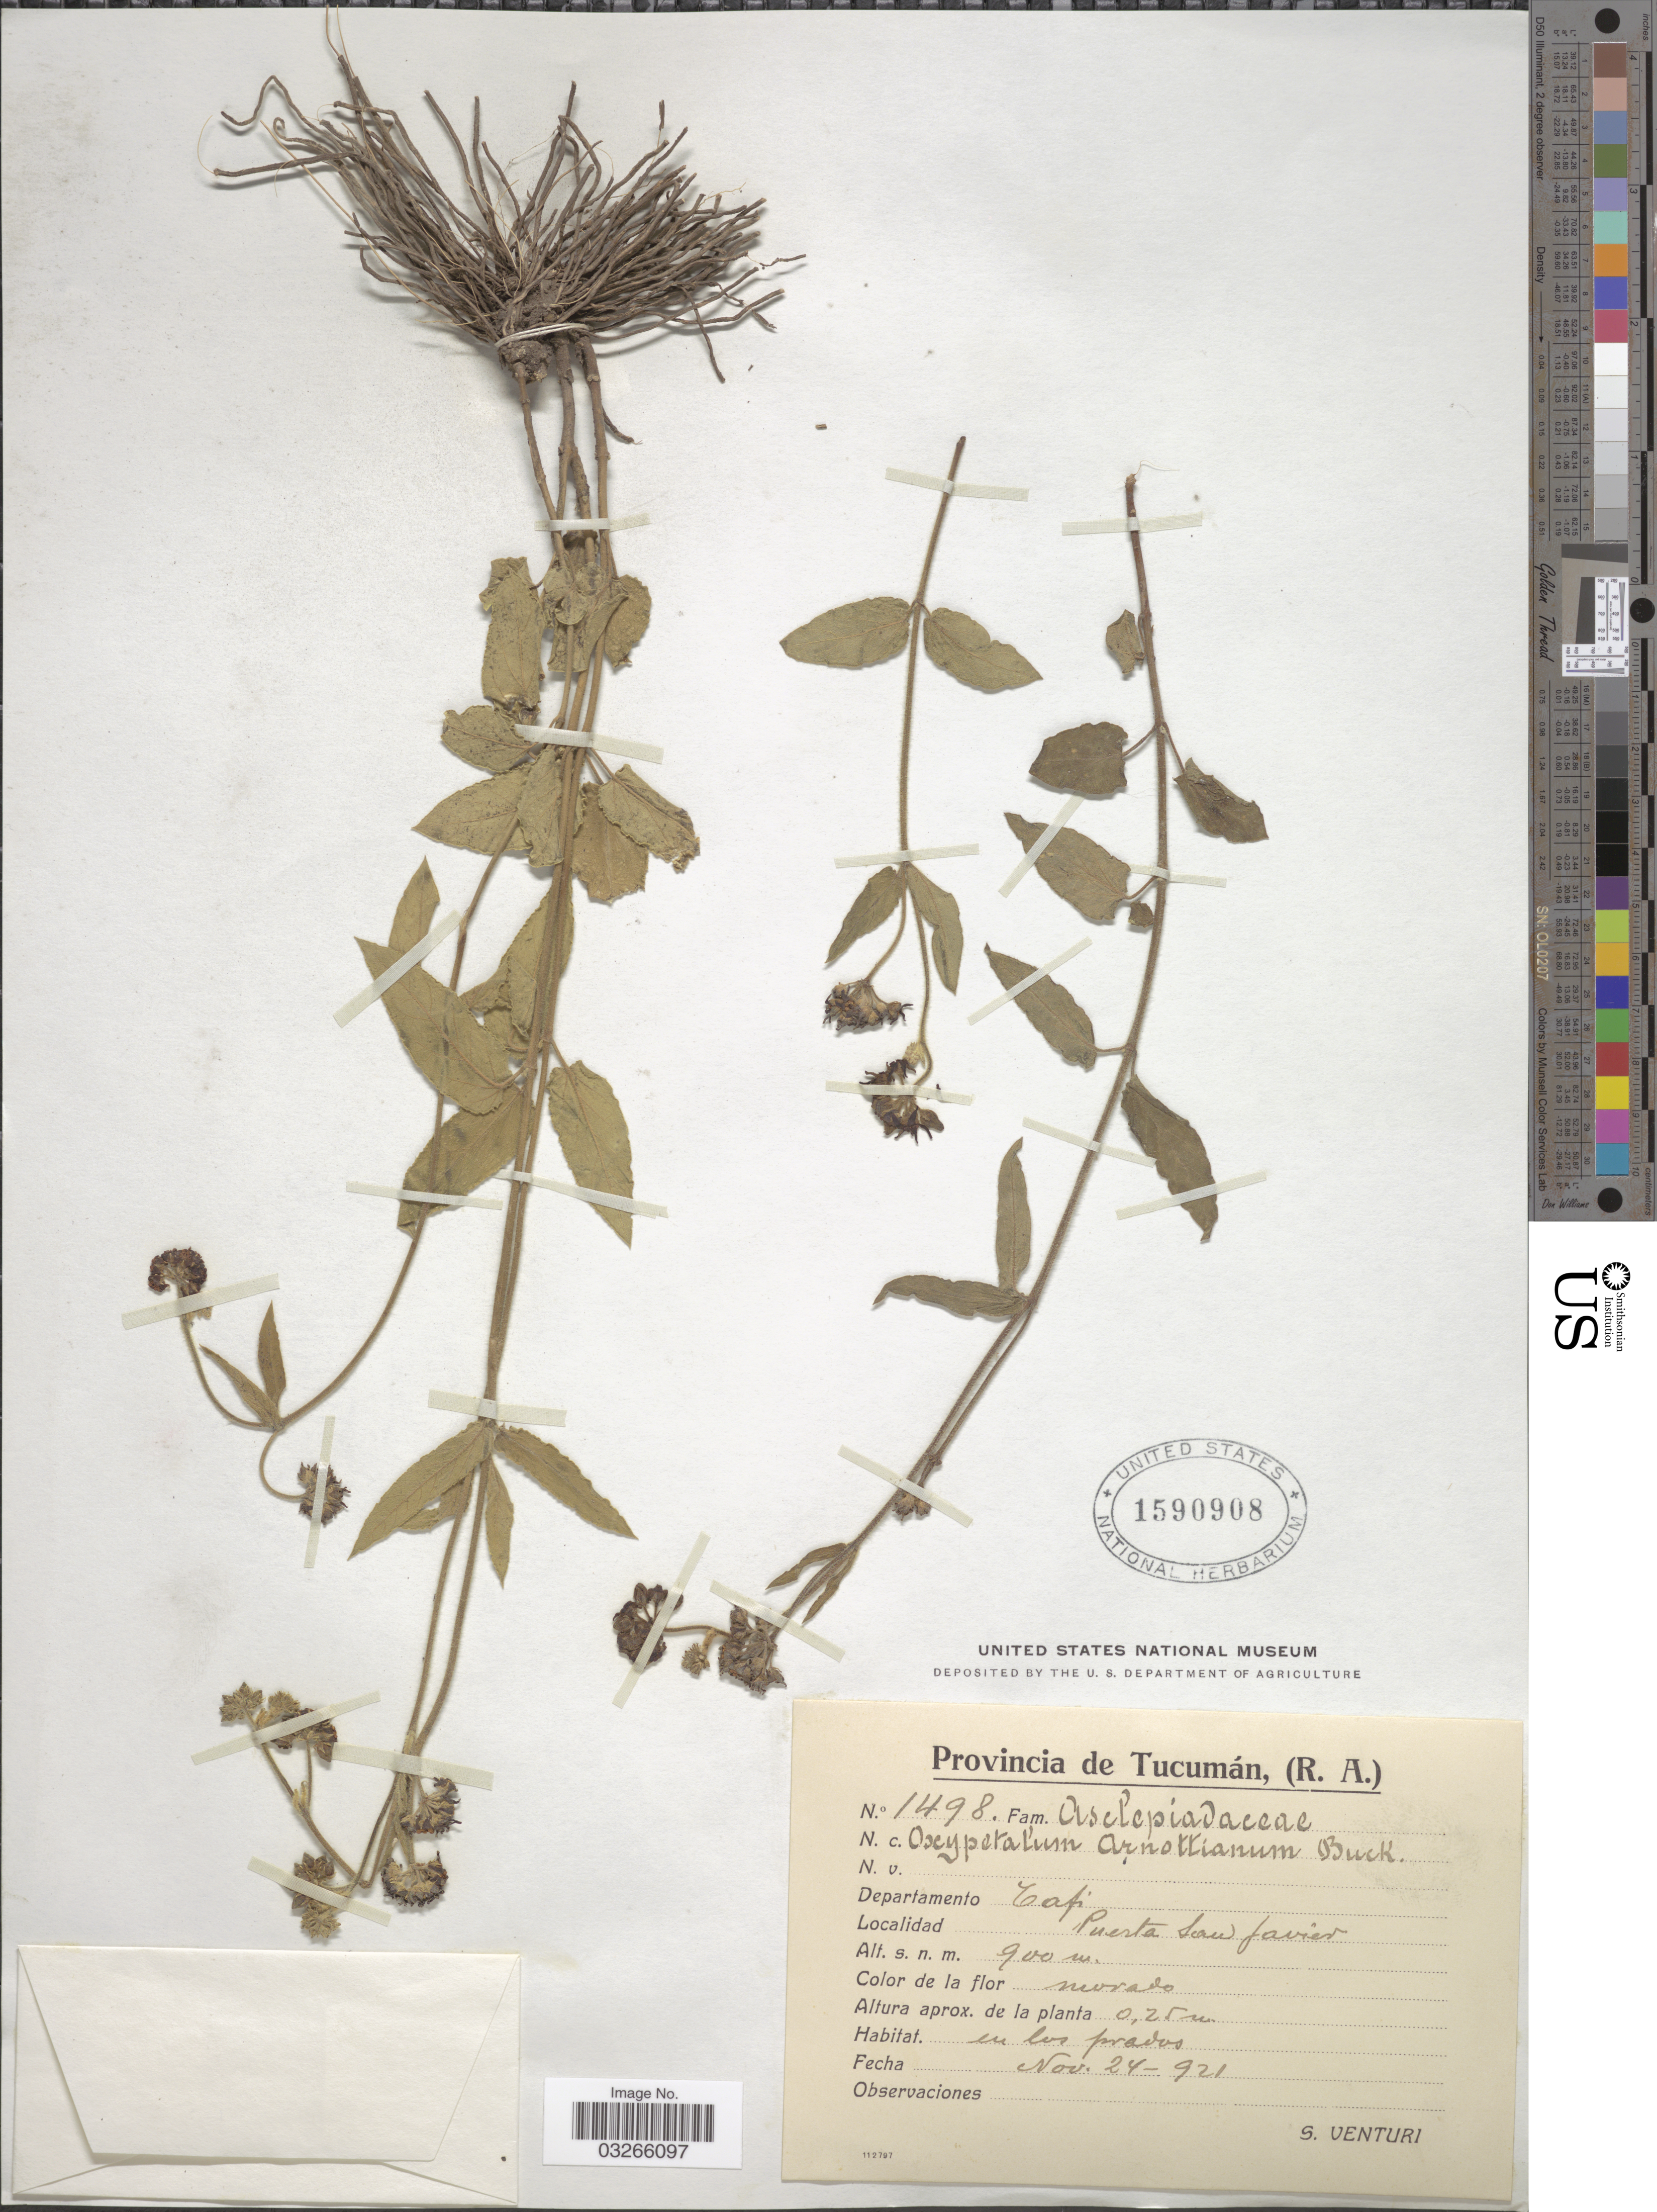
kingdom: Plantae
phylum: Tracheophyta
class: Magnoliopsida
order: Gentianales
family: Apocynaceae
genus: Oxypetalum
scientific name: Oxypetalum arnottianum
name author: H. Buek ex E. Fourn.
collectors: S. Venturi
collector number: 1498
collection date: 1921-11-24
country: Argentina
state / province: Tucuman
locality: Departamento Tafi, Puerta San Javier.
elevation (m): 900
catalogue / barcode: US 1590908